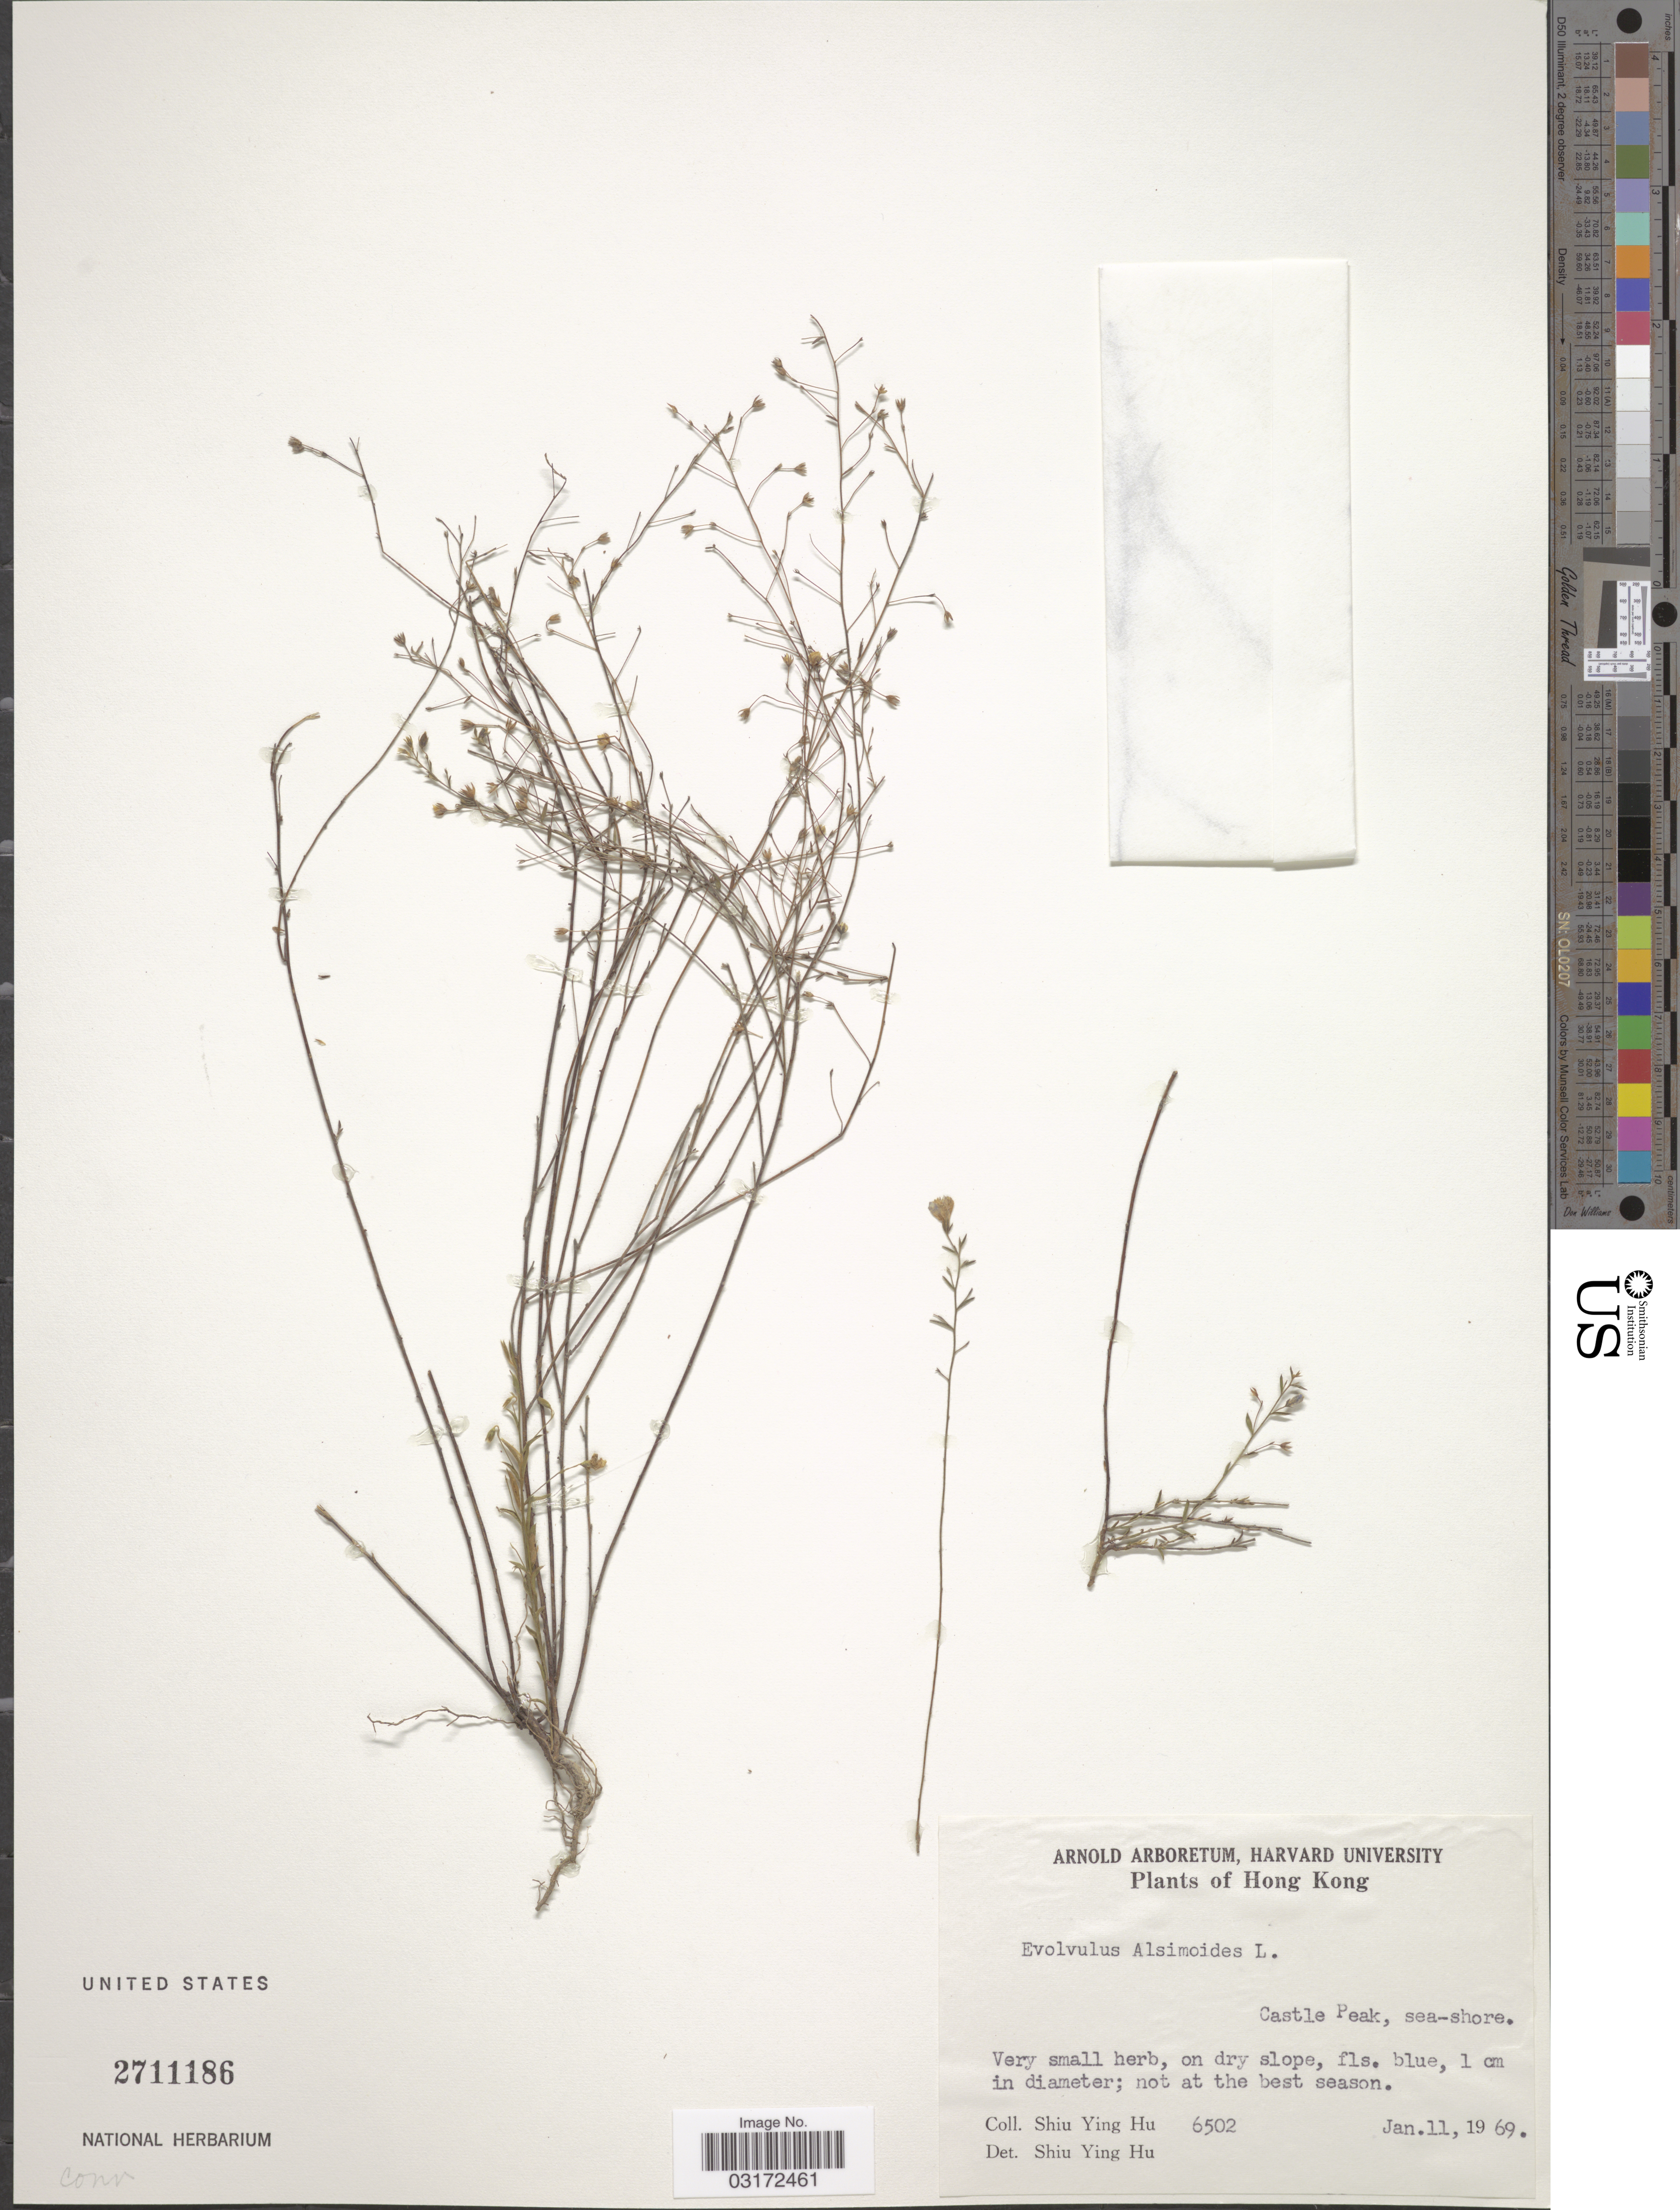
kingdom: Plantae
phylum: Tracheophyta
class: Magnoliopsida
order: Solanales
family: Convolvulaceae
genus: Evolvulus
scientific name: Evolvulus alsinoides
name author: (L.) L.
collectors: S. Y. Hu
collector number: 6502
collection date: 1969-01-11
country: China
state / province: Hong Kong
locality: Castle Peak, sea-shore.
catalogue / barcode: US 2711186